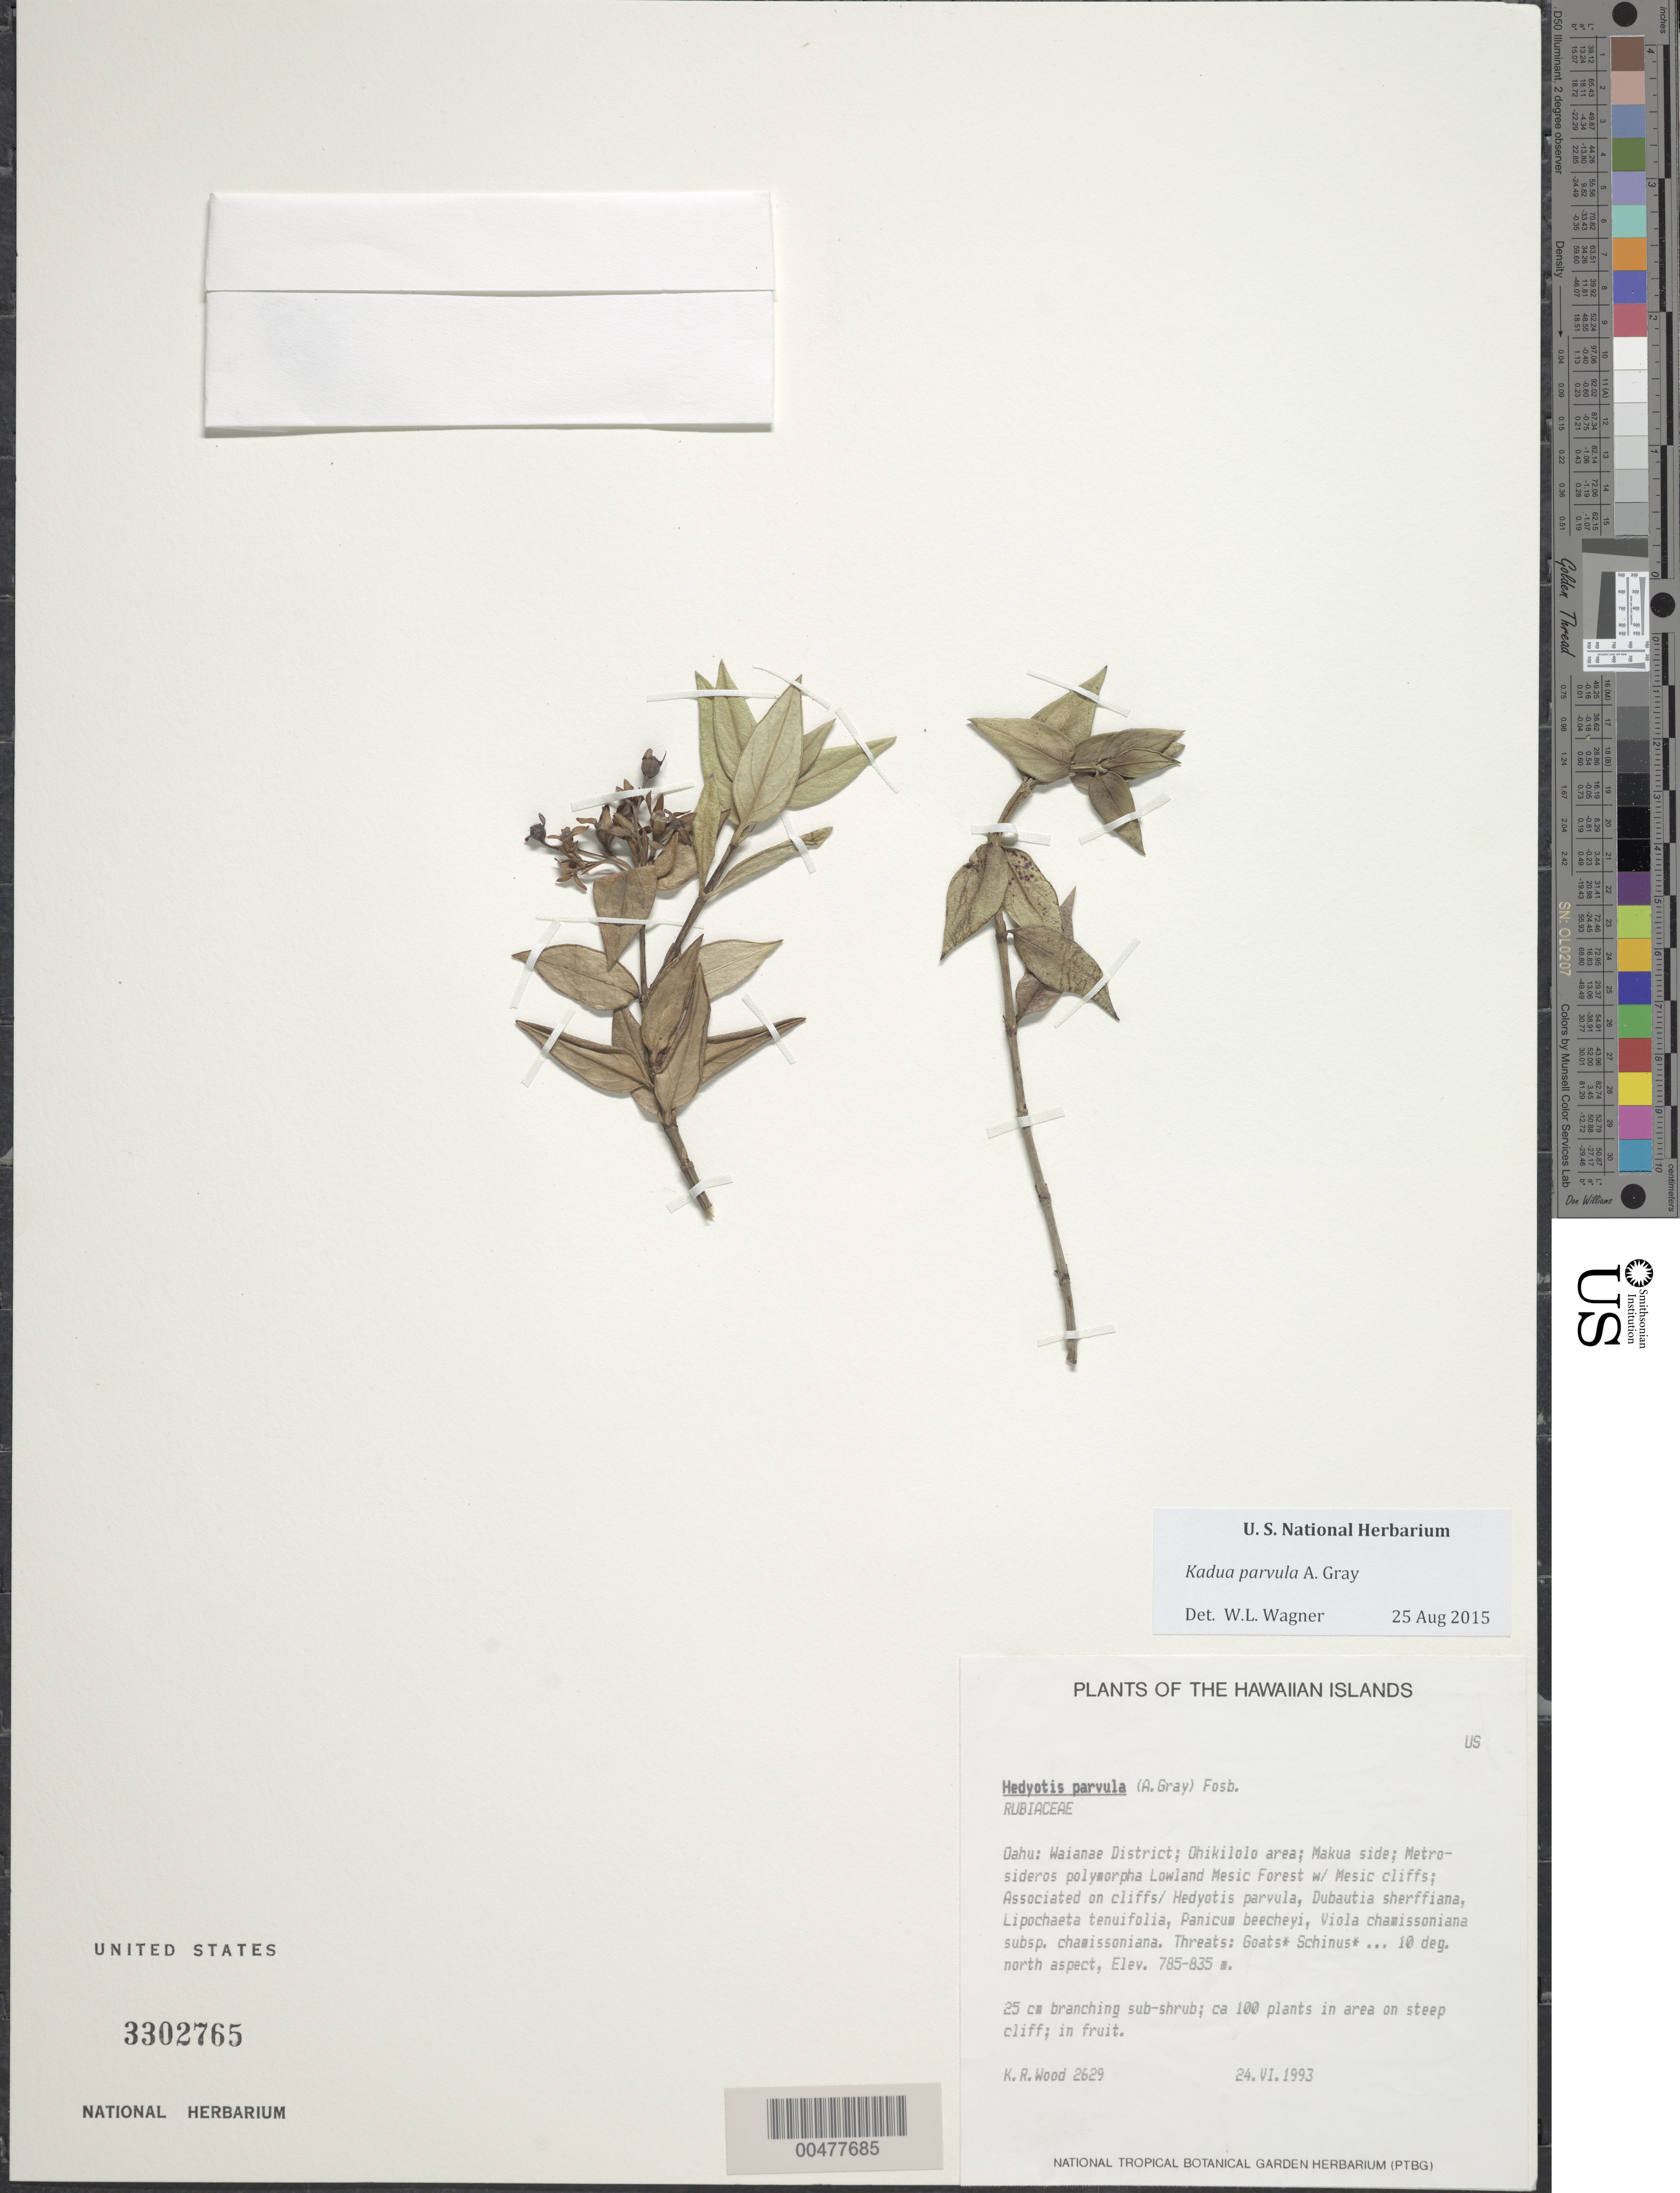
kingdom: Plantae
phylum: Tracheophyta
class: Magnoliopsida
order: Gentianales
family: Rubiaceae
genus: Kadua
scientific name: Kadua parvula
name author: A. Gray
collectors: K. R. Wood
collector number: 2629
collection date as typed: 24 Jun 1993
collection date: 1993-06-24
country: United States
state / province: Hawaii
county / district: Honolulu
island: Oahu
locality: Waianae Dist., Ohikilolo area, Makua side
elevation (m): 785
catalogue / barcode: US 3302765